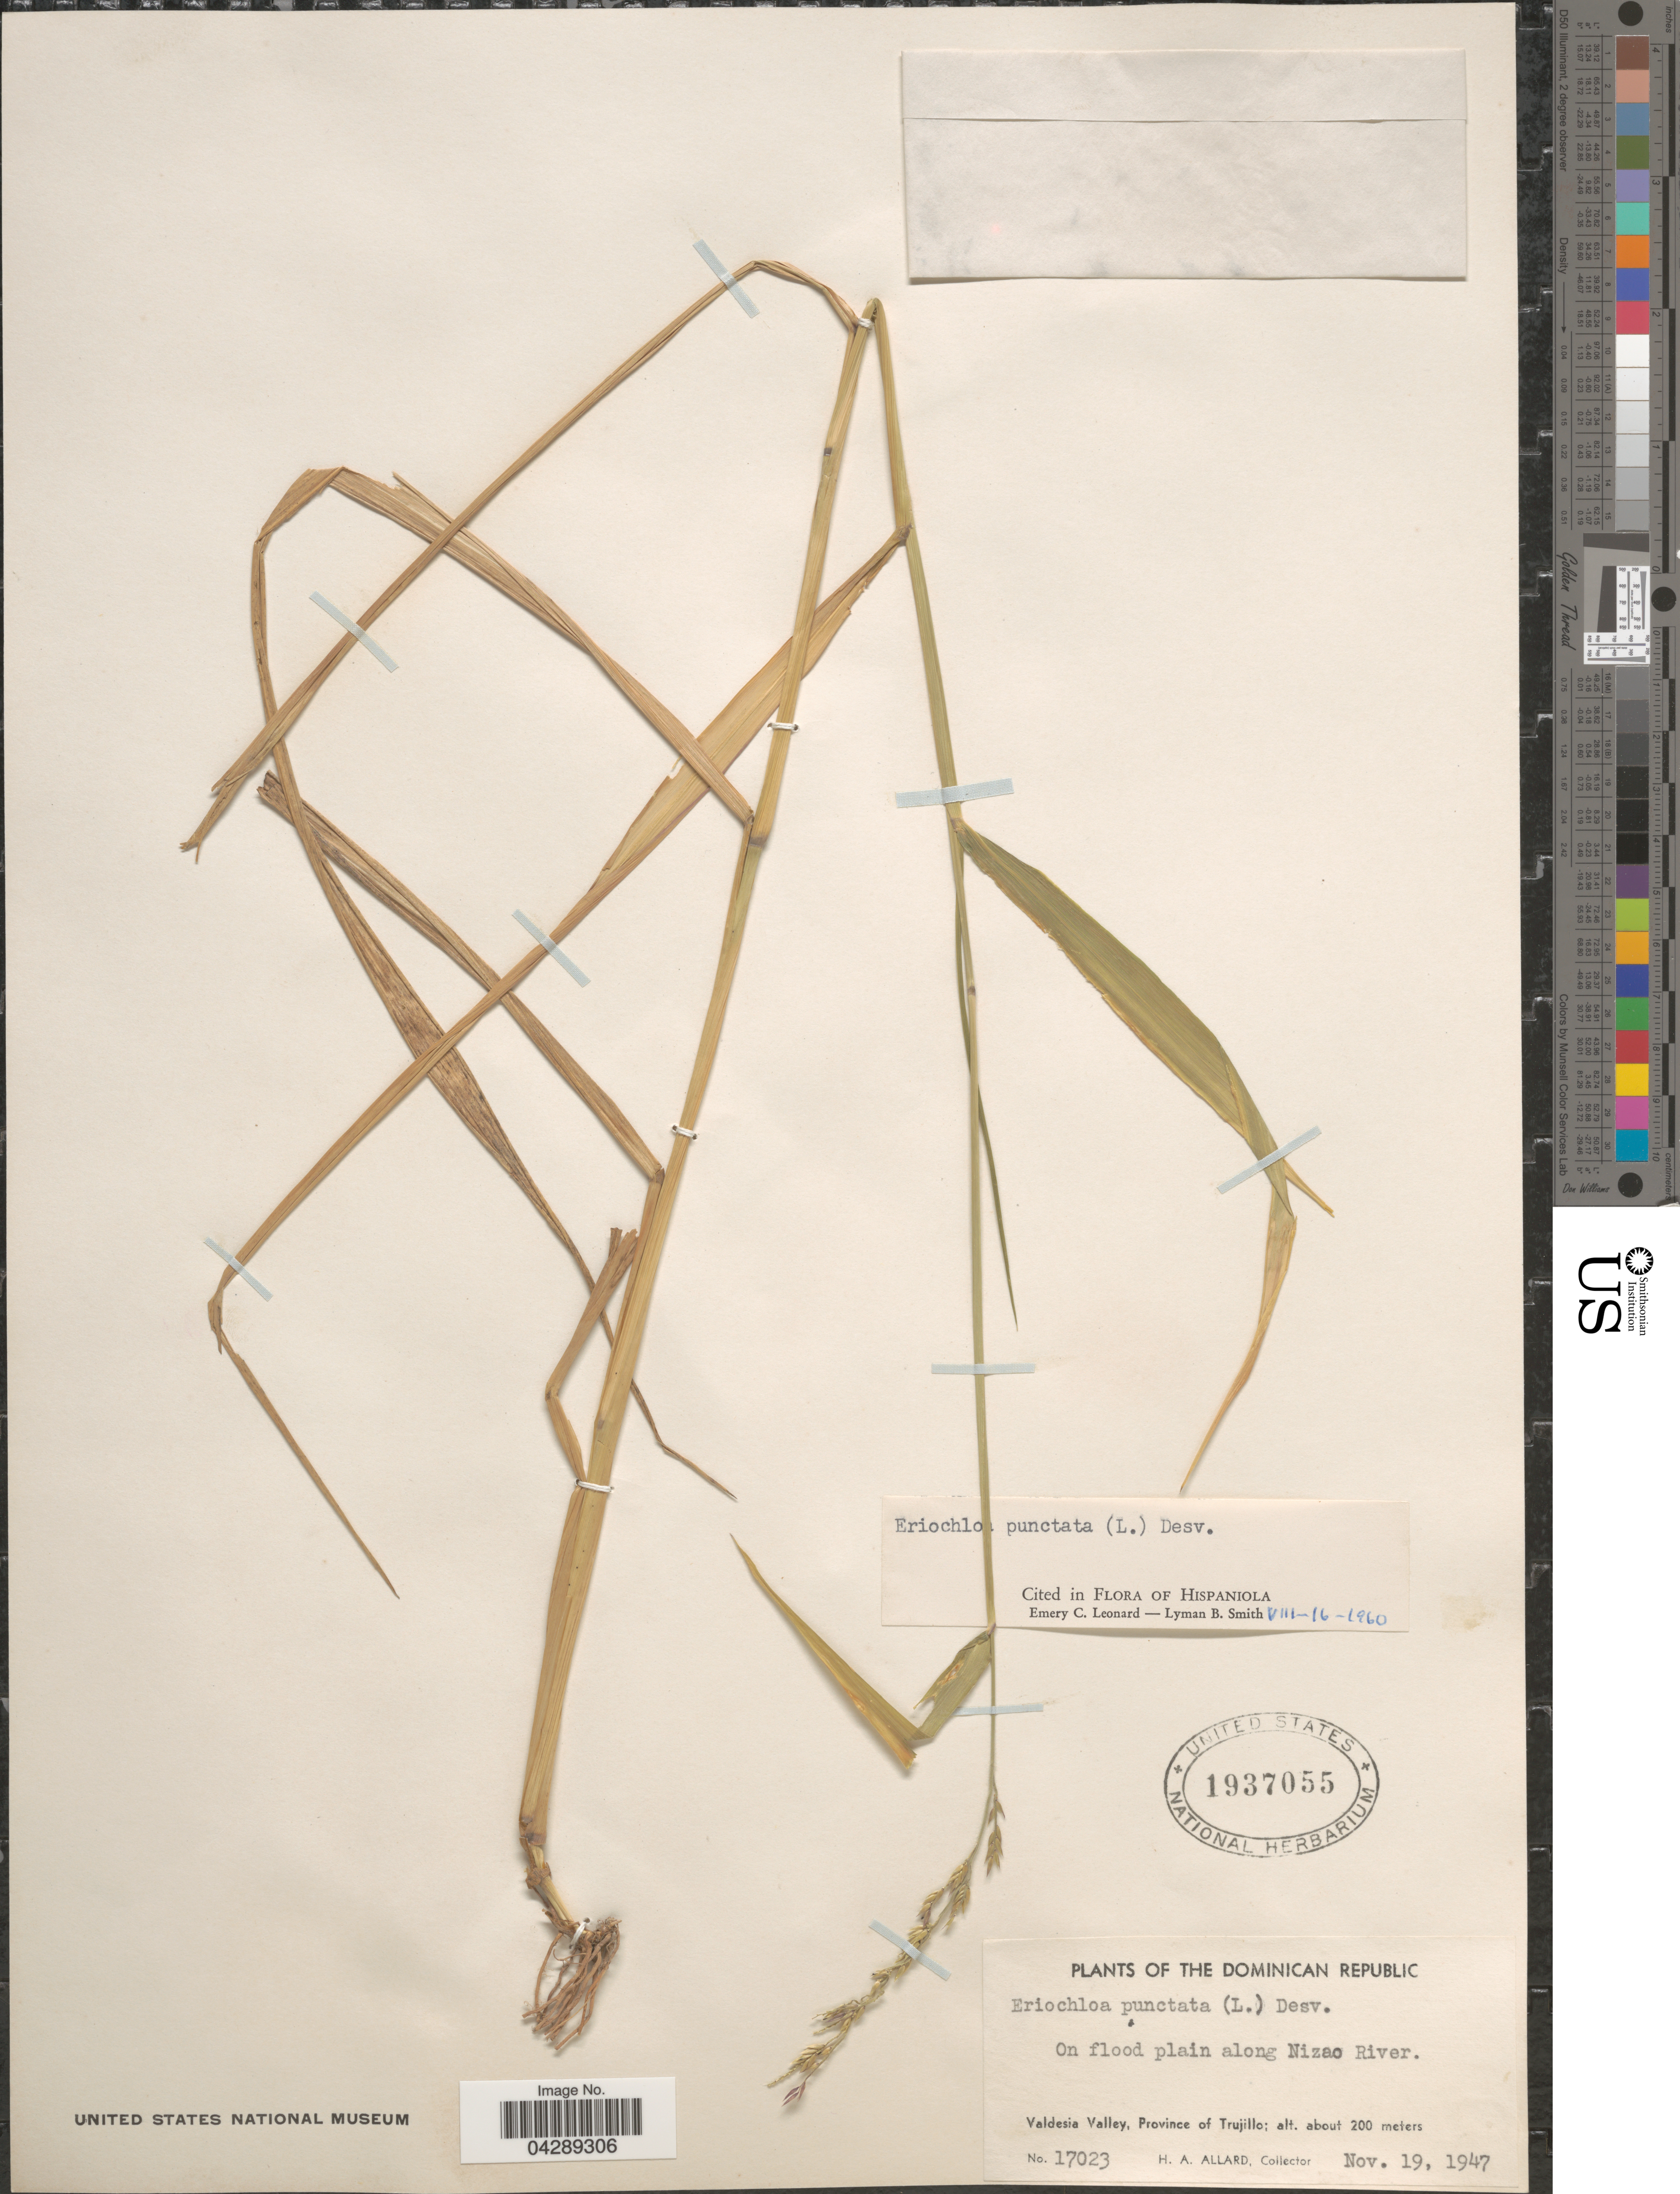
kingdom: Plantae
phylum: Tracheophyta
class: Liliopsida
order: Poales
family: Poaceae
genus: Eriochloa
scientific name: Eriochloa punctata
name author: (L.) Desv. ex Ham.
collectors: H. A. Allard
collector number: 17023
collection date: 1947-11-19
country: Venezuela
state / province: Trujillo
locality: Dominican Republic. On flood plain along Nizao River. Valdesia Valley.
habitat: on flood plain along river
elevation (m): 200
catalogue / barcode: US 1937055